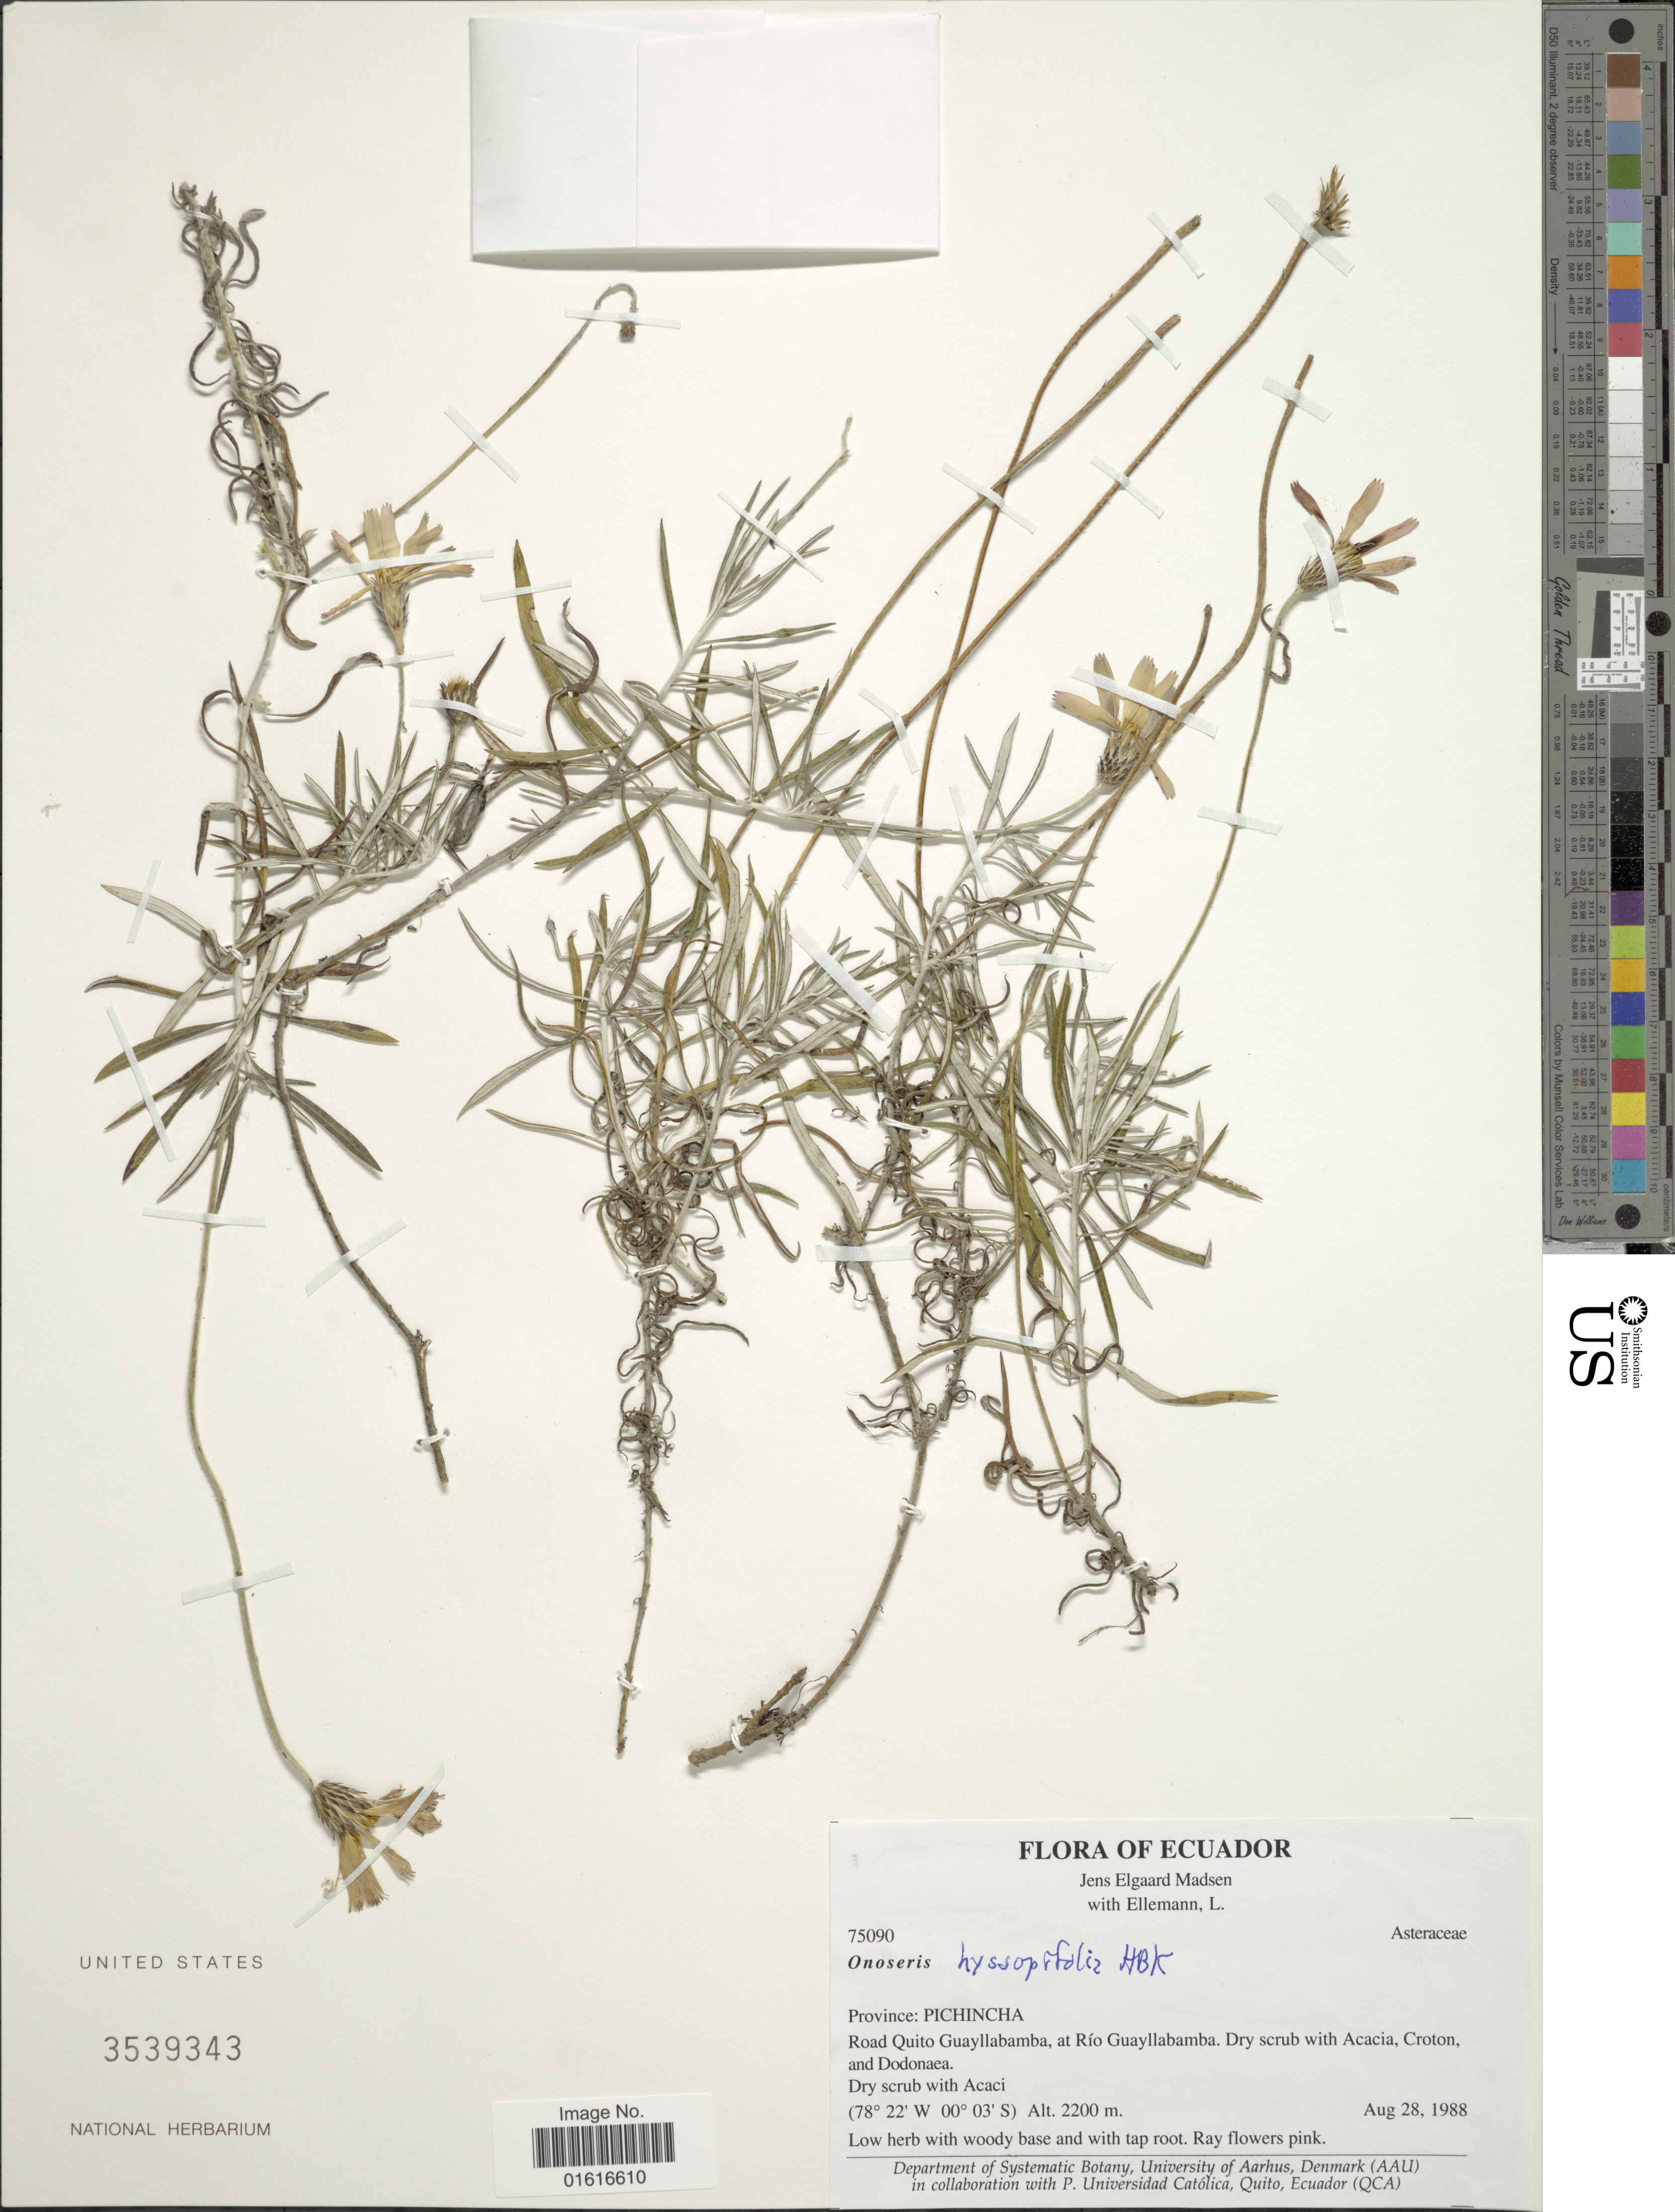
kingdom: Plantae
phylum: Tracheophyta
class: Magnoliopsida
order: Asterales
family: Asteraceae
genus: Onoseris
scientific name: Onoseris hyssopifolia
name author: Kunth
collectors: J. E. Madsen & L. Ellemann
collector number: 75090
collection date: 1988-08-28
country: Ecuador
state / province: Pichincha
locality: Road Quito Guayllabamba, at Rio Guayllabamba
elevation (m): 2200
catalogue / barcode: US 3539343